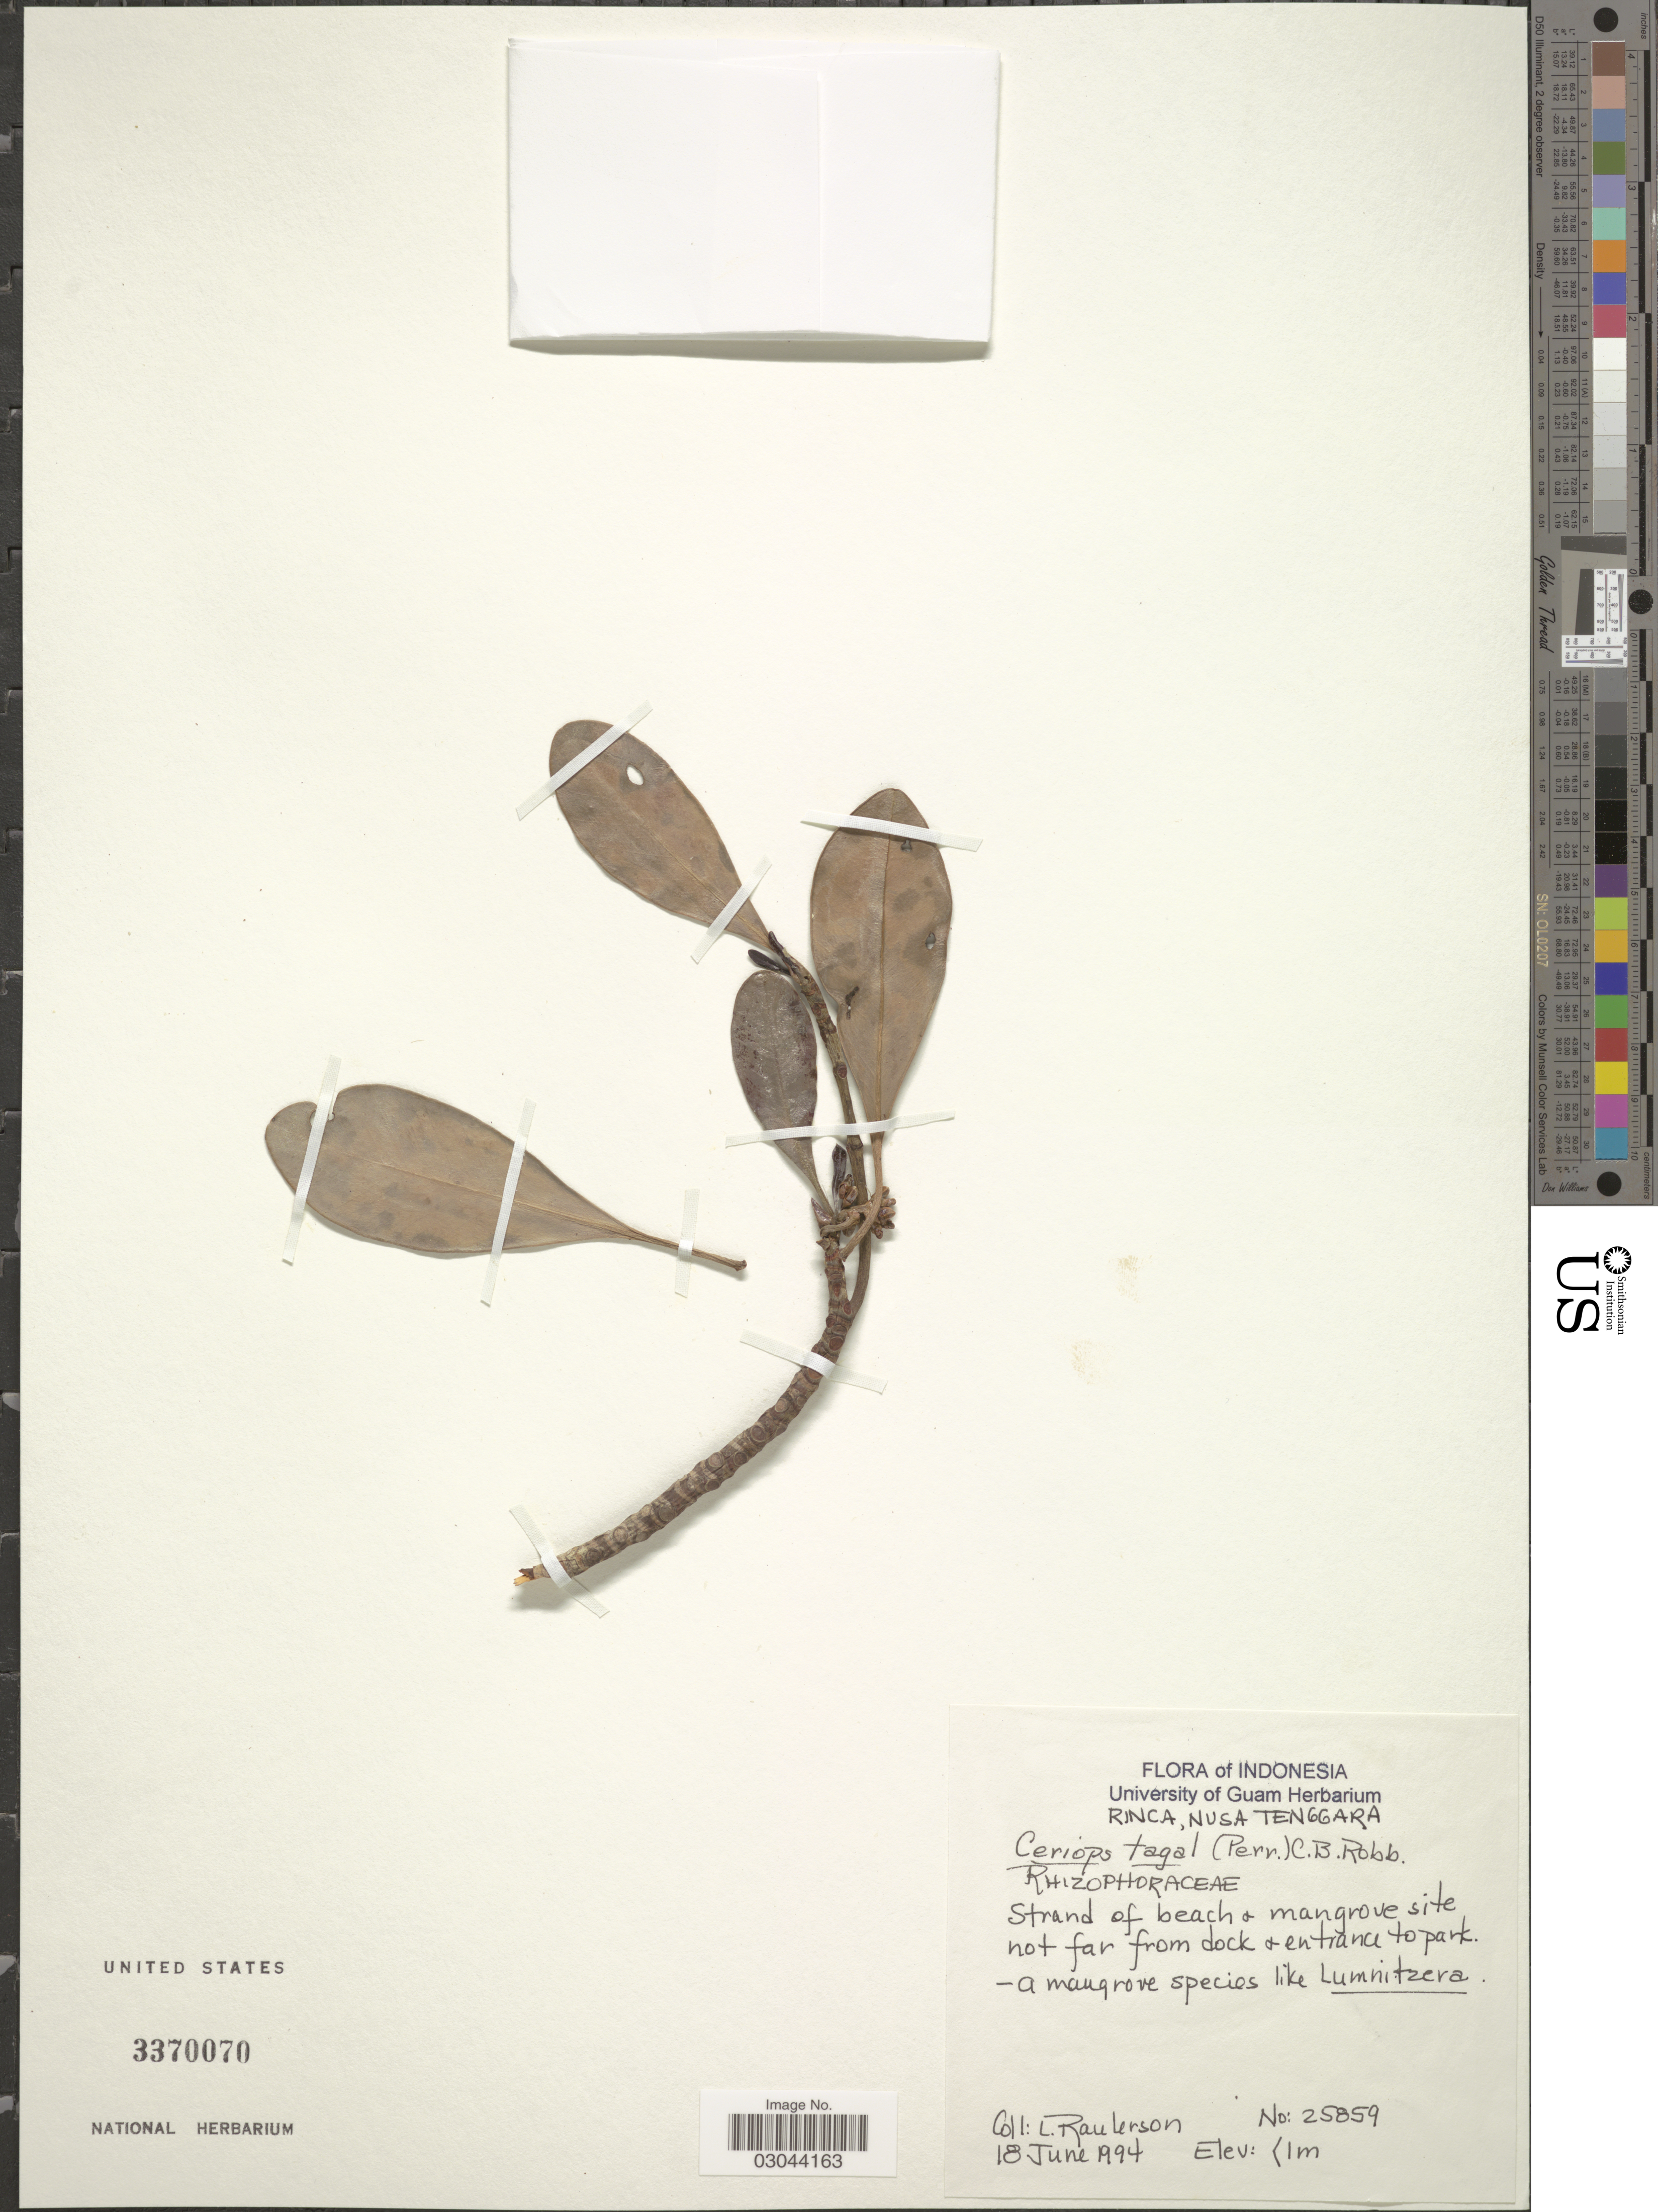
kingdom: Plantae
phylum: Tracheophyta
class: Magnoliopsida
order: Malpighiales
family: Rhizophoraceae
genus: Ceriops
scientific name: Ceriops tagal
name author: (Perr.) C.B. Rob.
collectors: L. Raulerson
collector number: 25859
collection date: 1994-06-18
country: Indonesia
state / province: Nusa Tenggara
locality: Rinca, Nusa Tenggara. Strand of beach & mangrove site not far from dock & entrance to park.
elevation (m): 1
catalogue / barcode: US 3370070